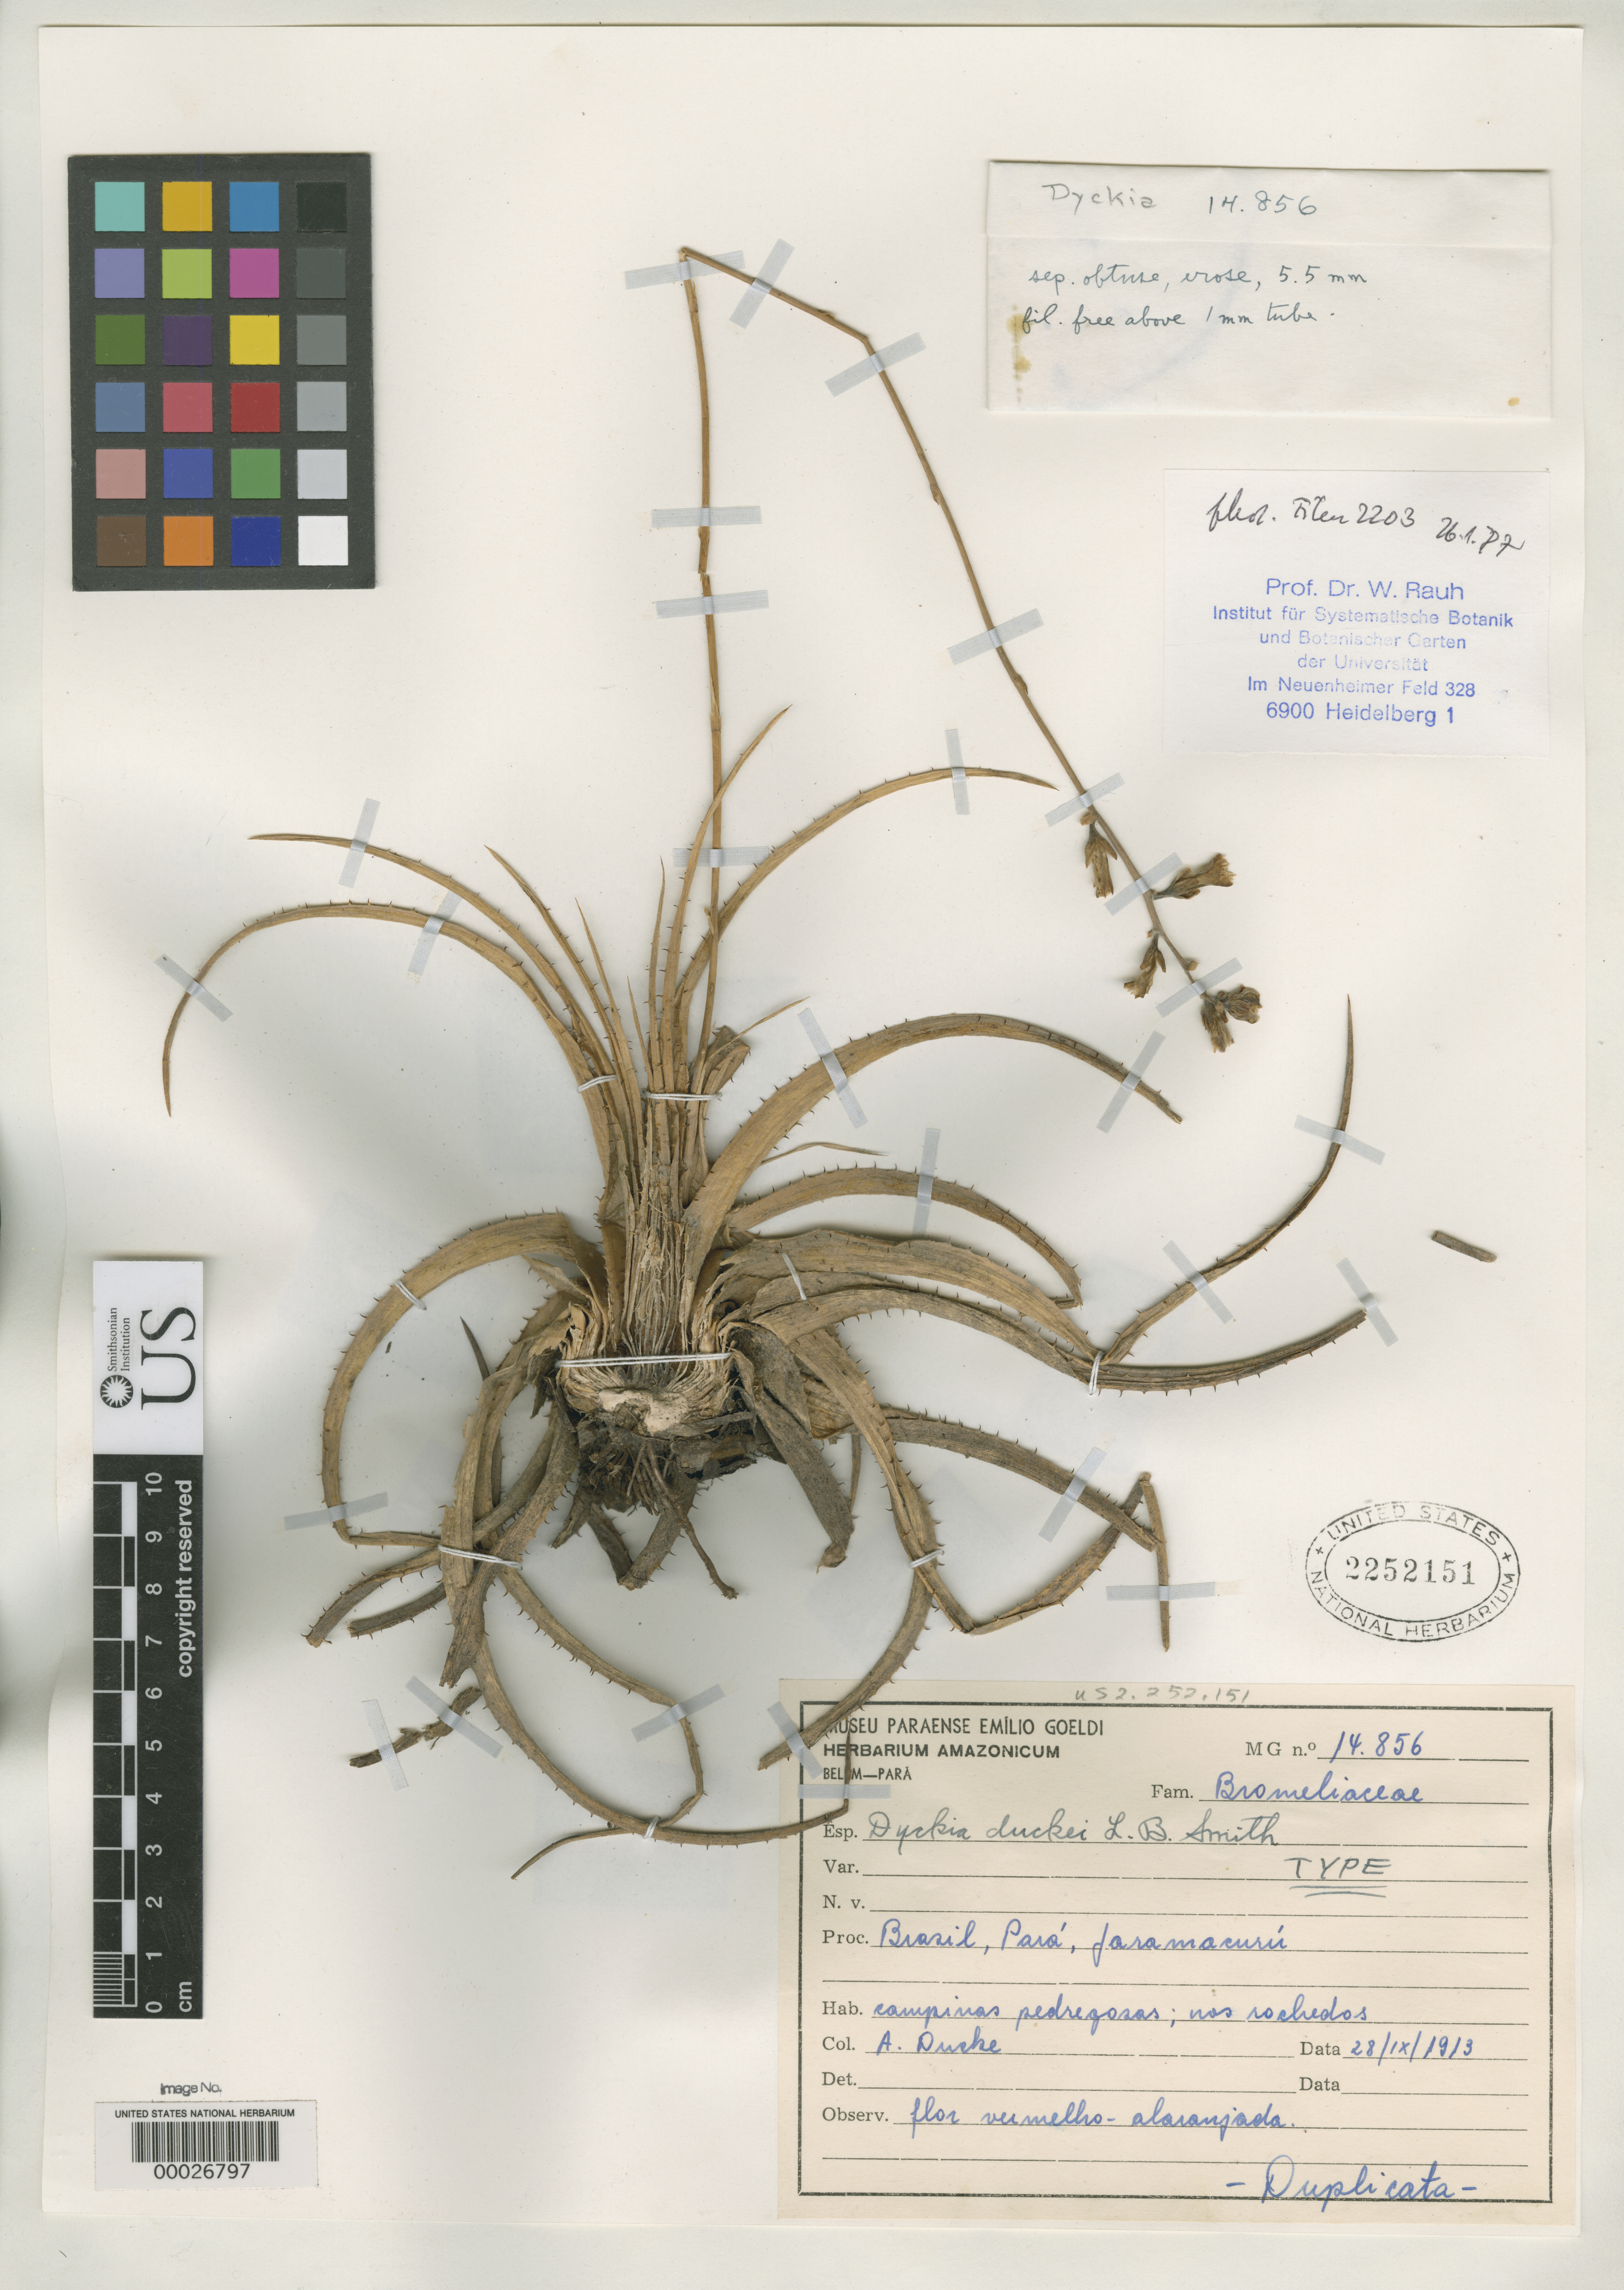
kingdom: Plantae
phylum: Tracheophyta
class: Liliopsida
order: Poales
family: Bromeliaceae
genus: Dyckia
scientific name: Dyckia duckei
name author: L.B. Sm.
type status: Holotype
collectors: A. Ducke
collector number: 14856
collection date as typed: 28 Sep 1913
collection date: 1913-09-28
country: Brazil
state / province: Pará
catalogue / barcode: US 2252151